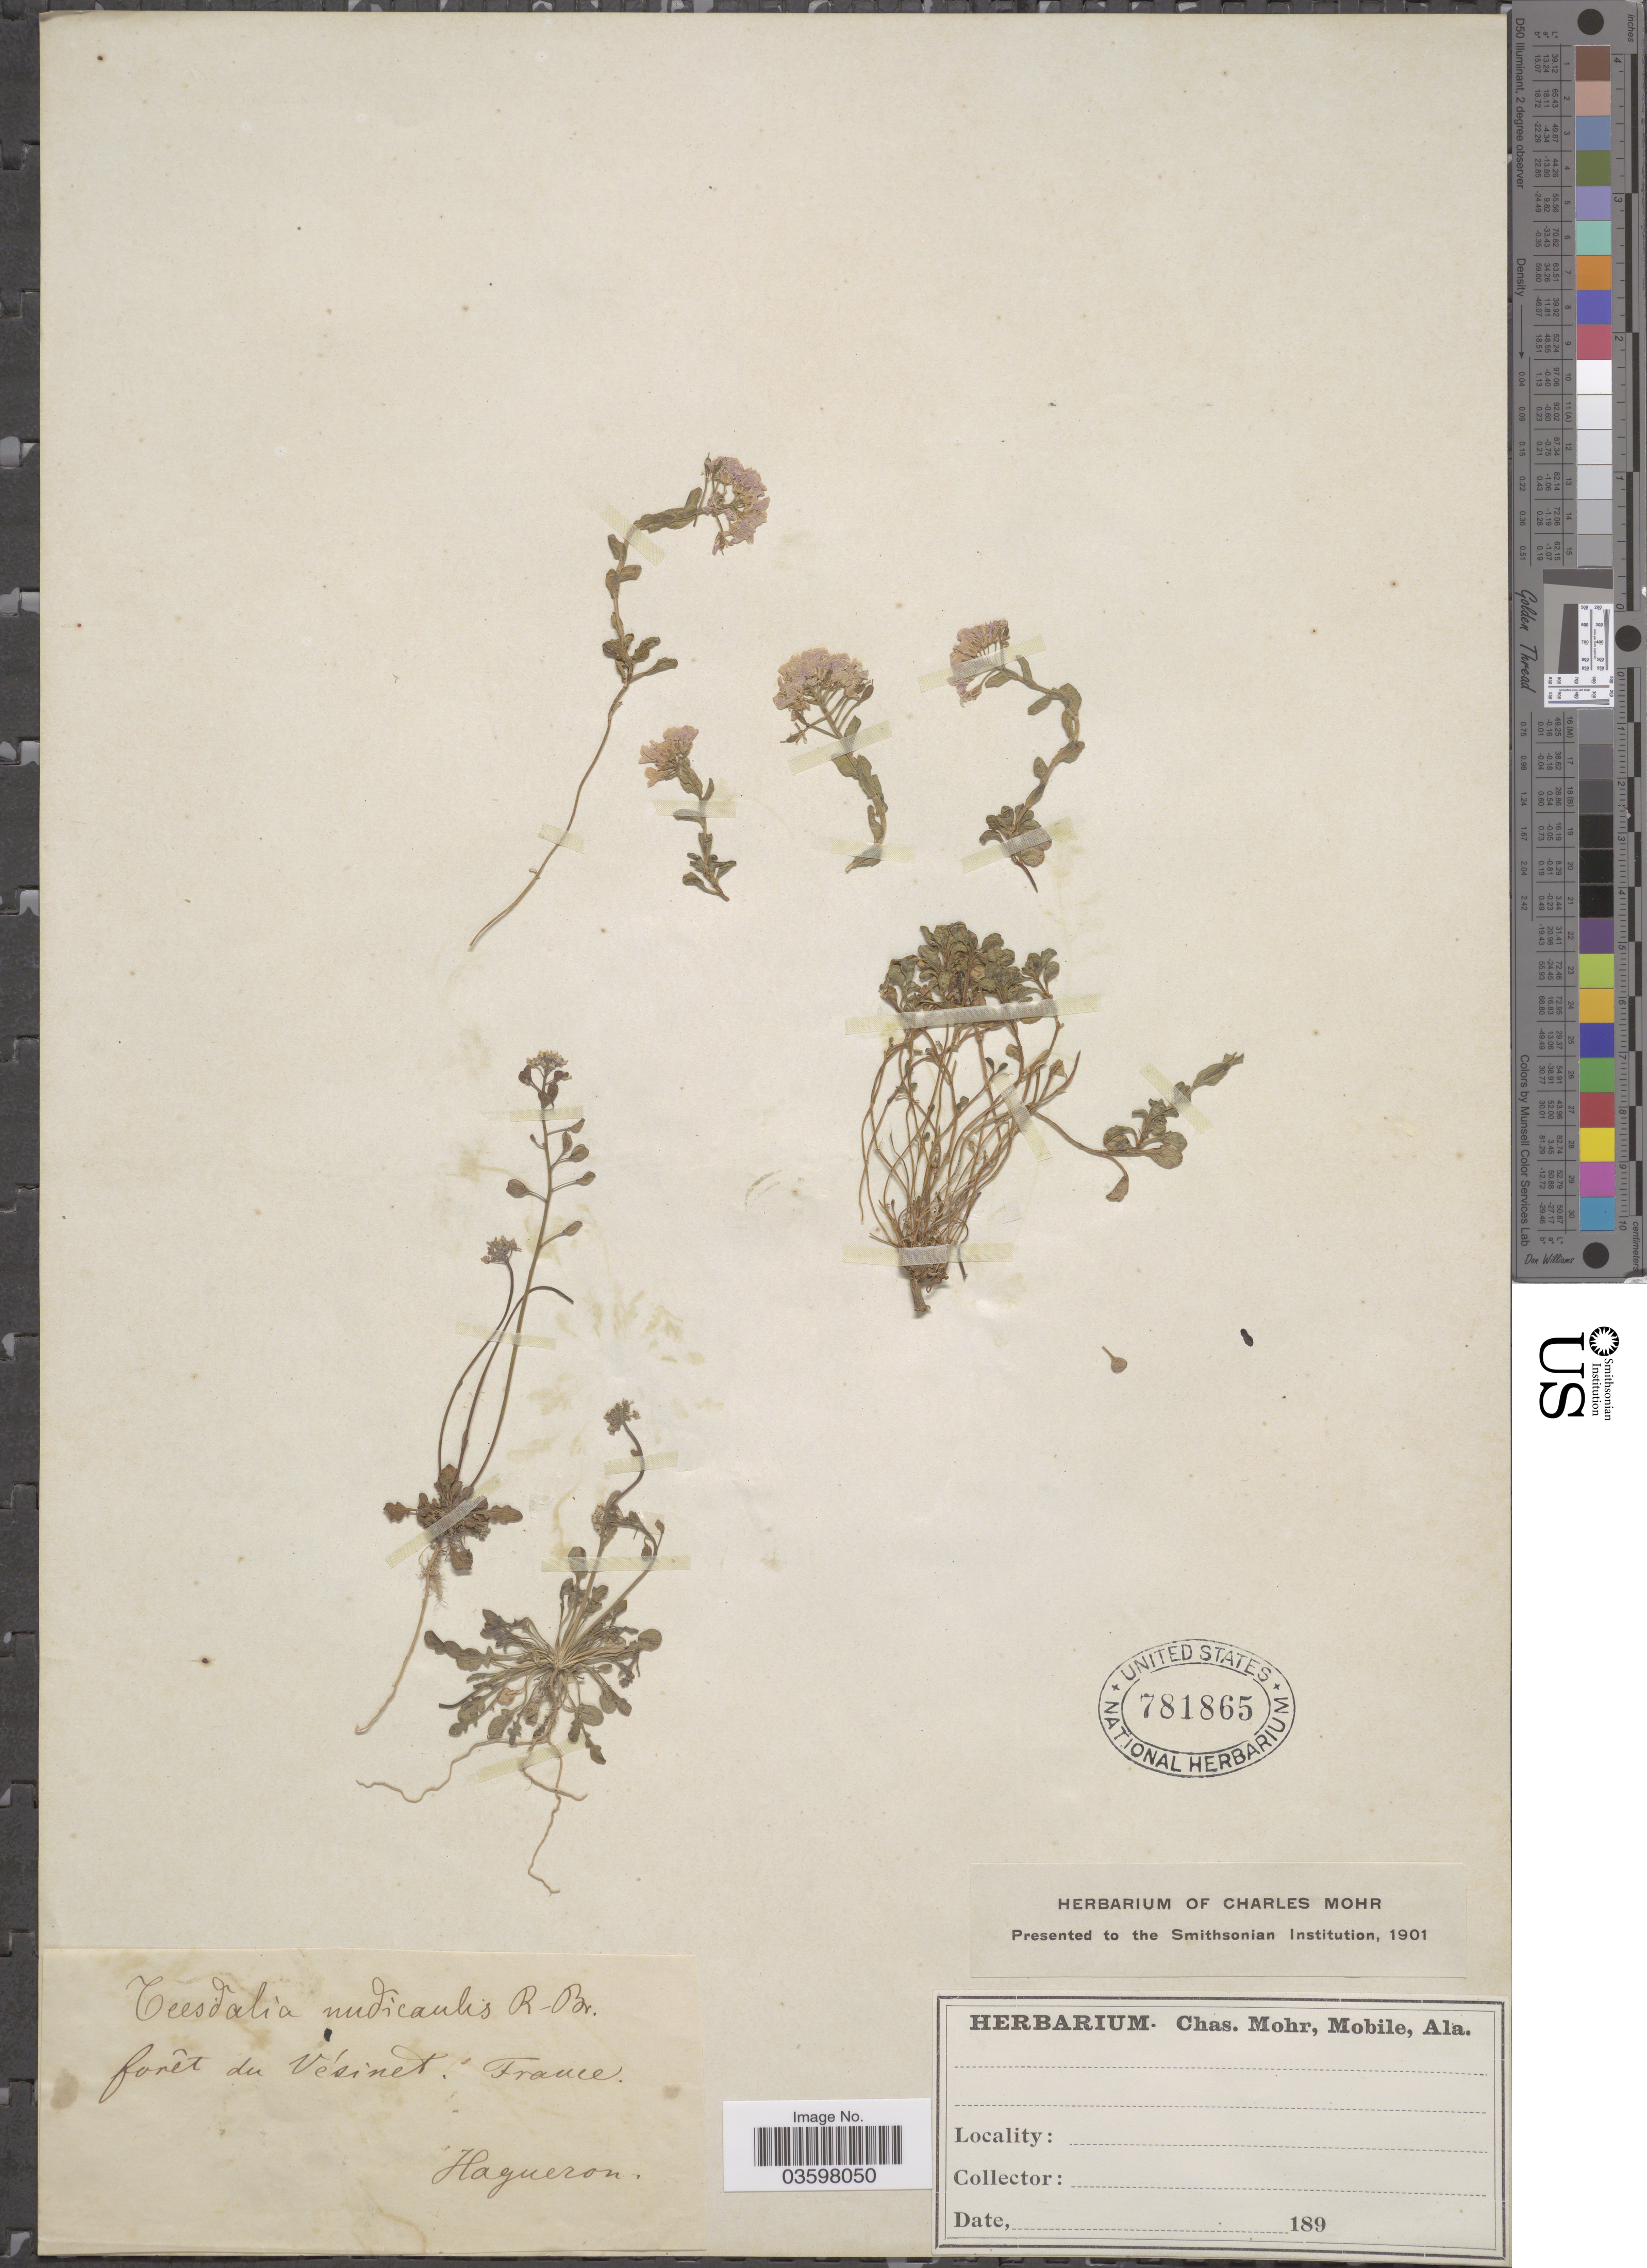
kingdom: Plantae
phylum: Tracheophyta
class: Magnoliopsida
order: Brassicales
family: Brassicaceae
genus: Teesdalia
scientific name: Teesdalia nudicaulis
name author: (L.) W.T. Aiton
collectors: Hagueron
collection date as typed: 189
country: France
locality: Forêt du Vésinet.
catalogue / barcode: US 781865